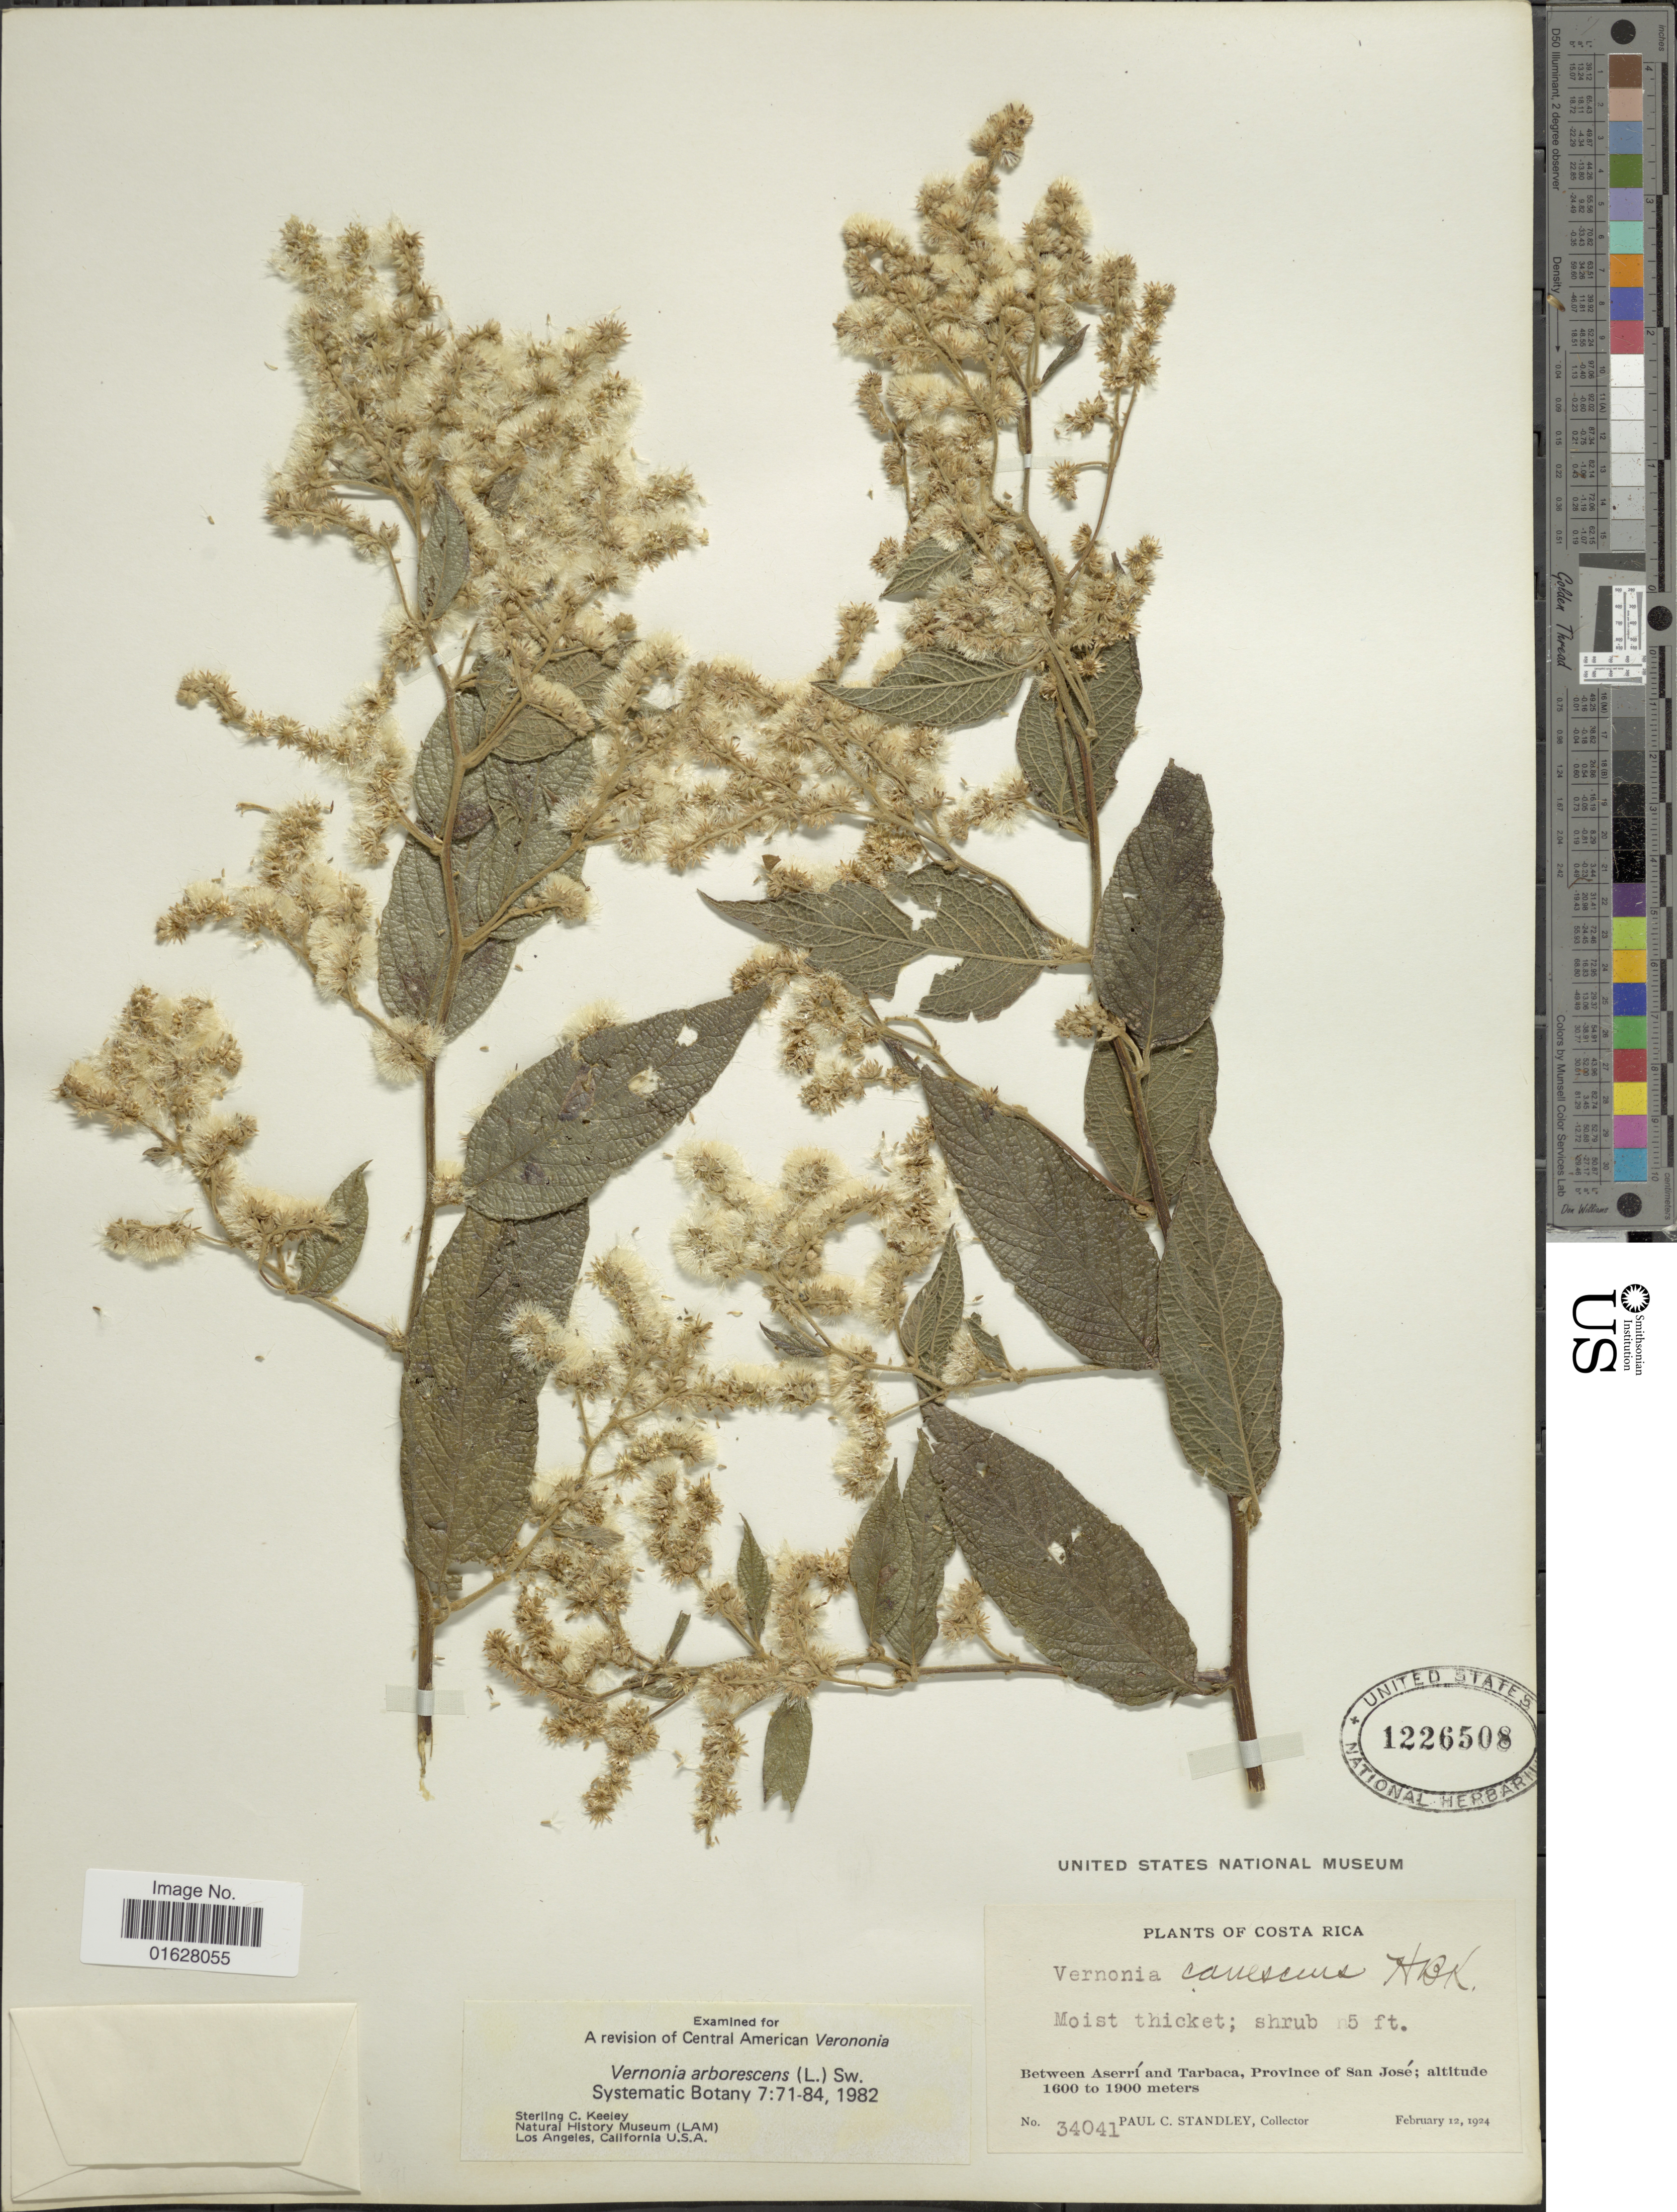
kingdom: Plantae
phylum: Tracheophyta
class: Magnoliopsida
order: Asterales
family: Asteraceae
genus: Lepidaploa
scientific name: Lepidaploa canescens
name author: (Kunth) H. Rob.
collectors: P. C. Standley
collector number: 34041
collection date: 1924-02-12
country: Costa Rica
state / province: San José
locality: Costa Rica. Between Aserro and Tarbaca, Province of San José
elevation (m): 1600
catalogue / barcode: US 1226508